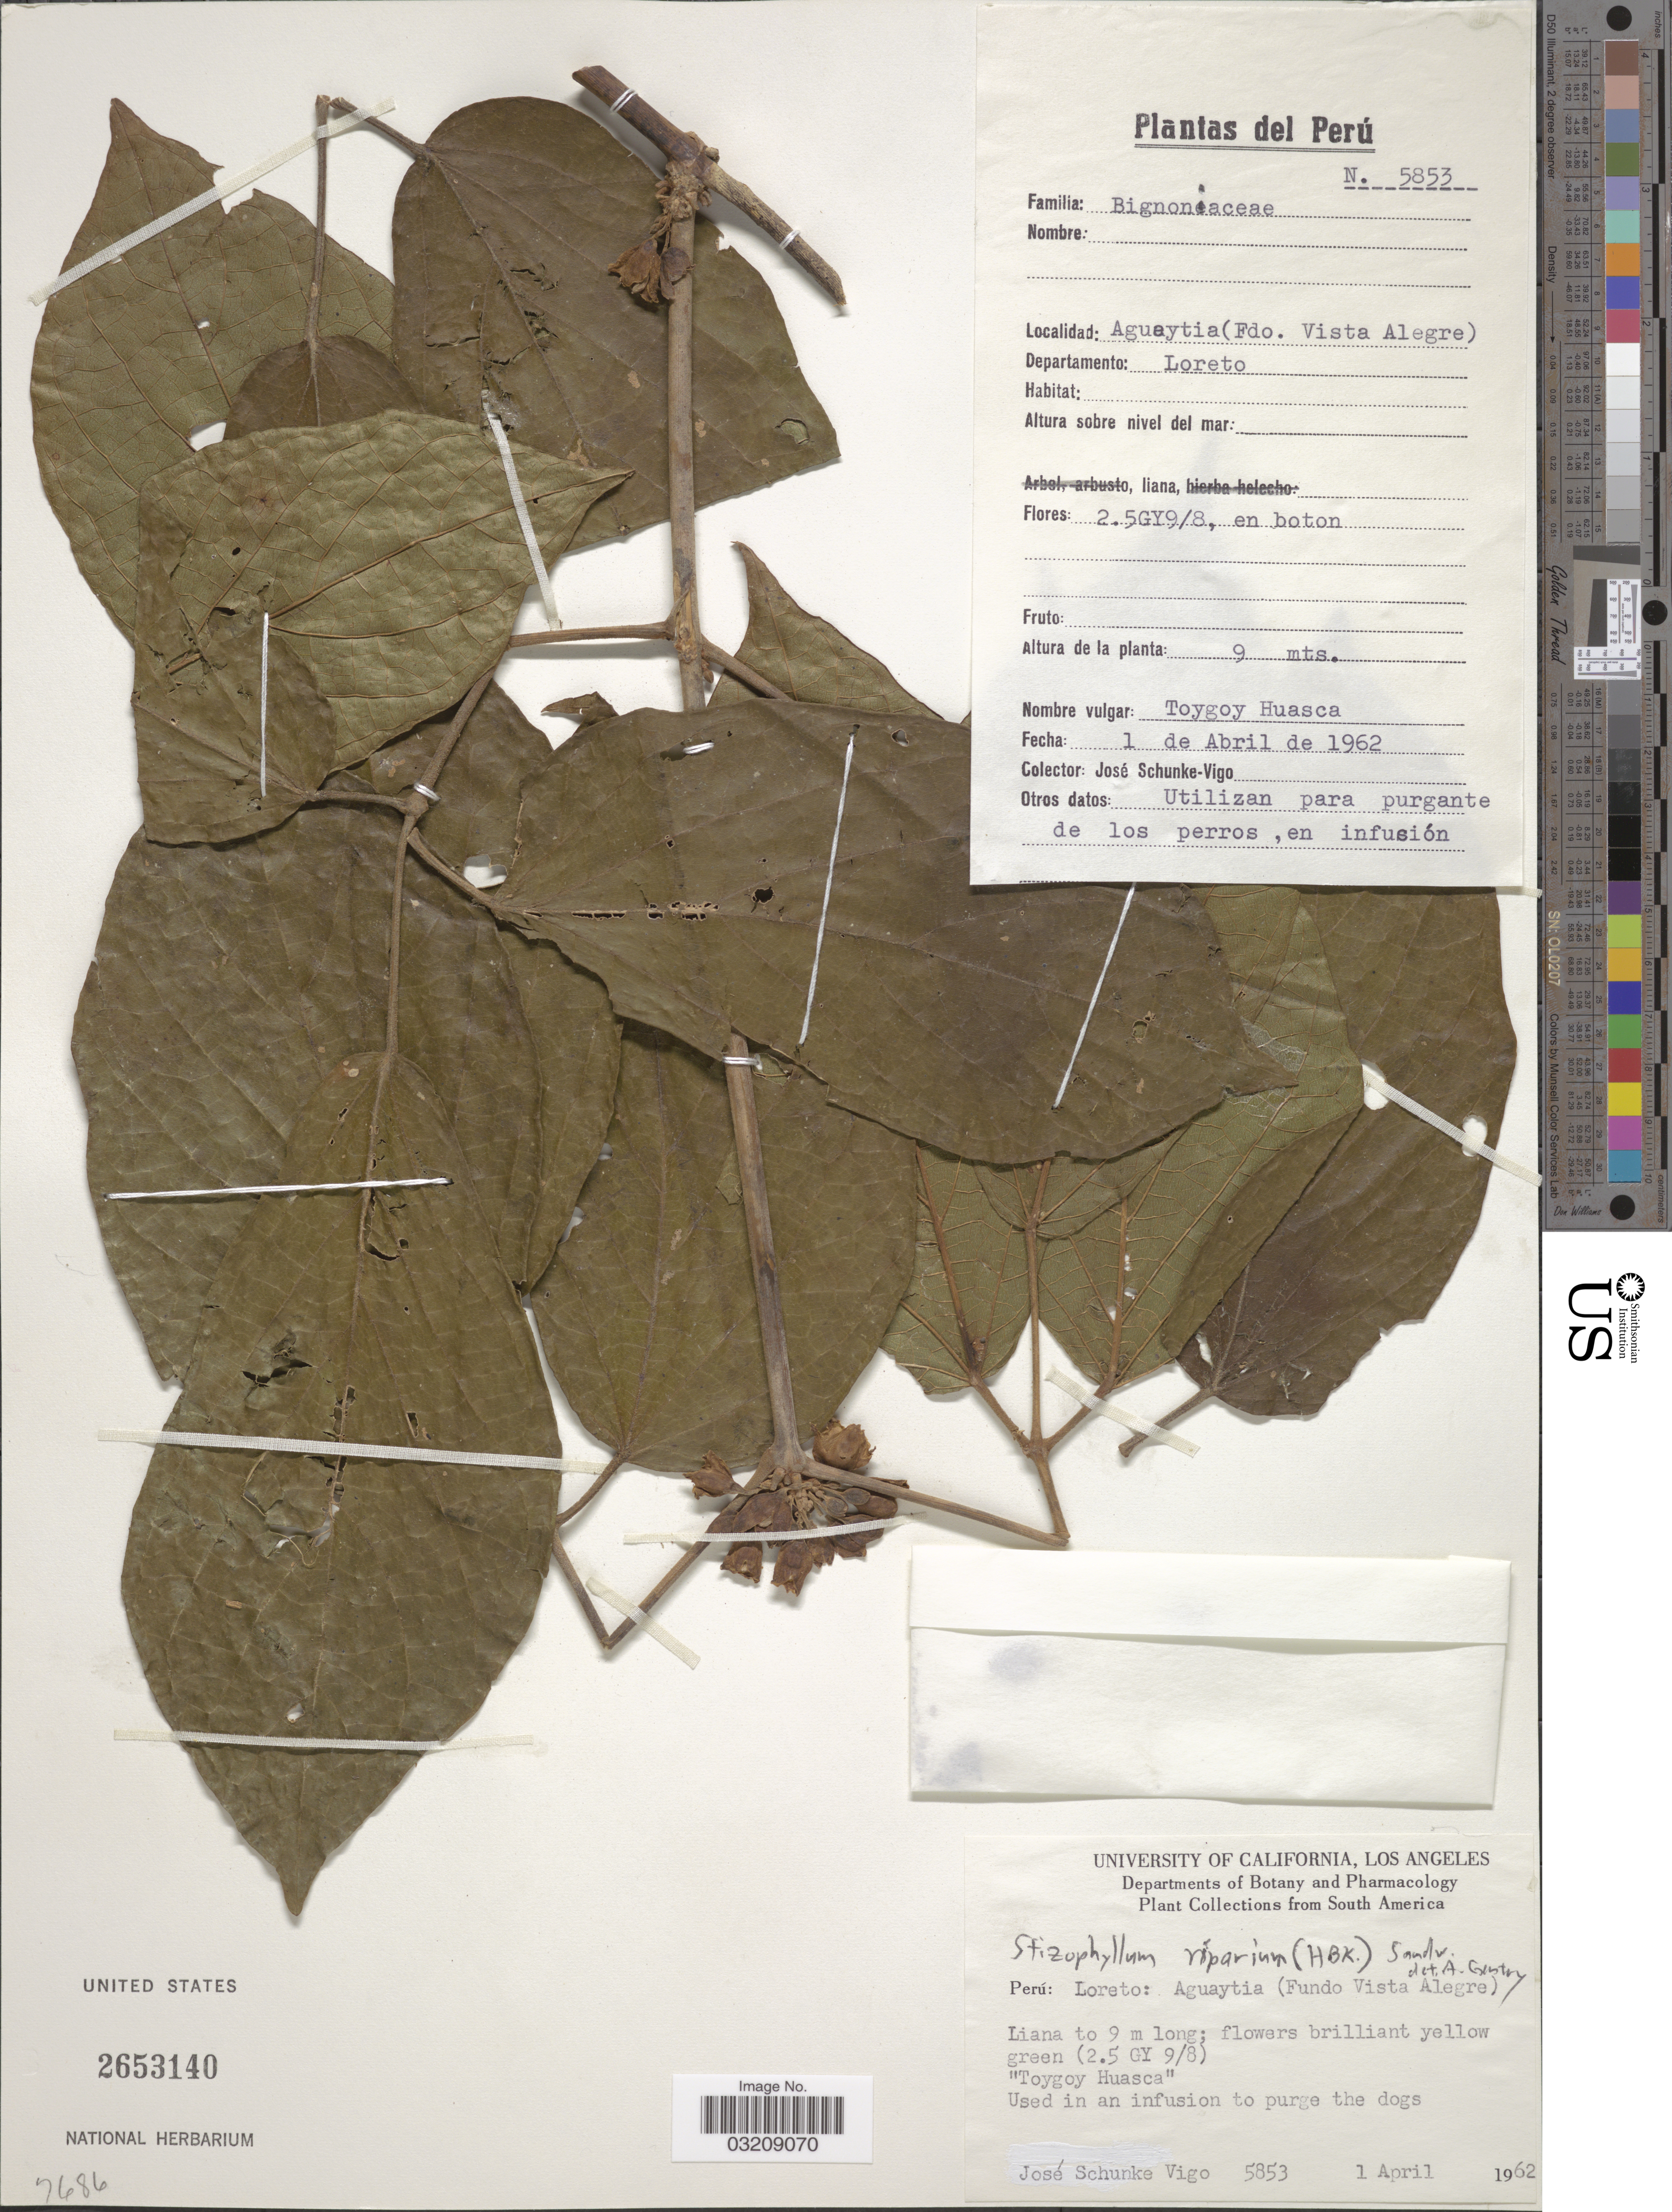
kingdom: Plantae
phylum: Tracheophyta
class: Magnoliopsida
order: Lamiales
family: Bignoniaceae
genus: Stizophyllum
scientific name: Stizophyllum riparium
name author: (Kunth) Sandwith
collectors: J. Schunke Vigo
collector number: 5853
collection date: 1962-04-01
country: Peru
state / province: Loreto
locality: Departamento: Loreto. Aguaytia (Fundo Vista Alegre).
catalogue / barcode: US 2653140